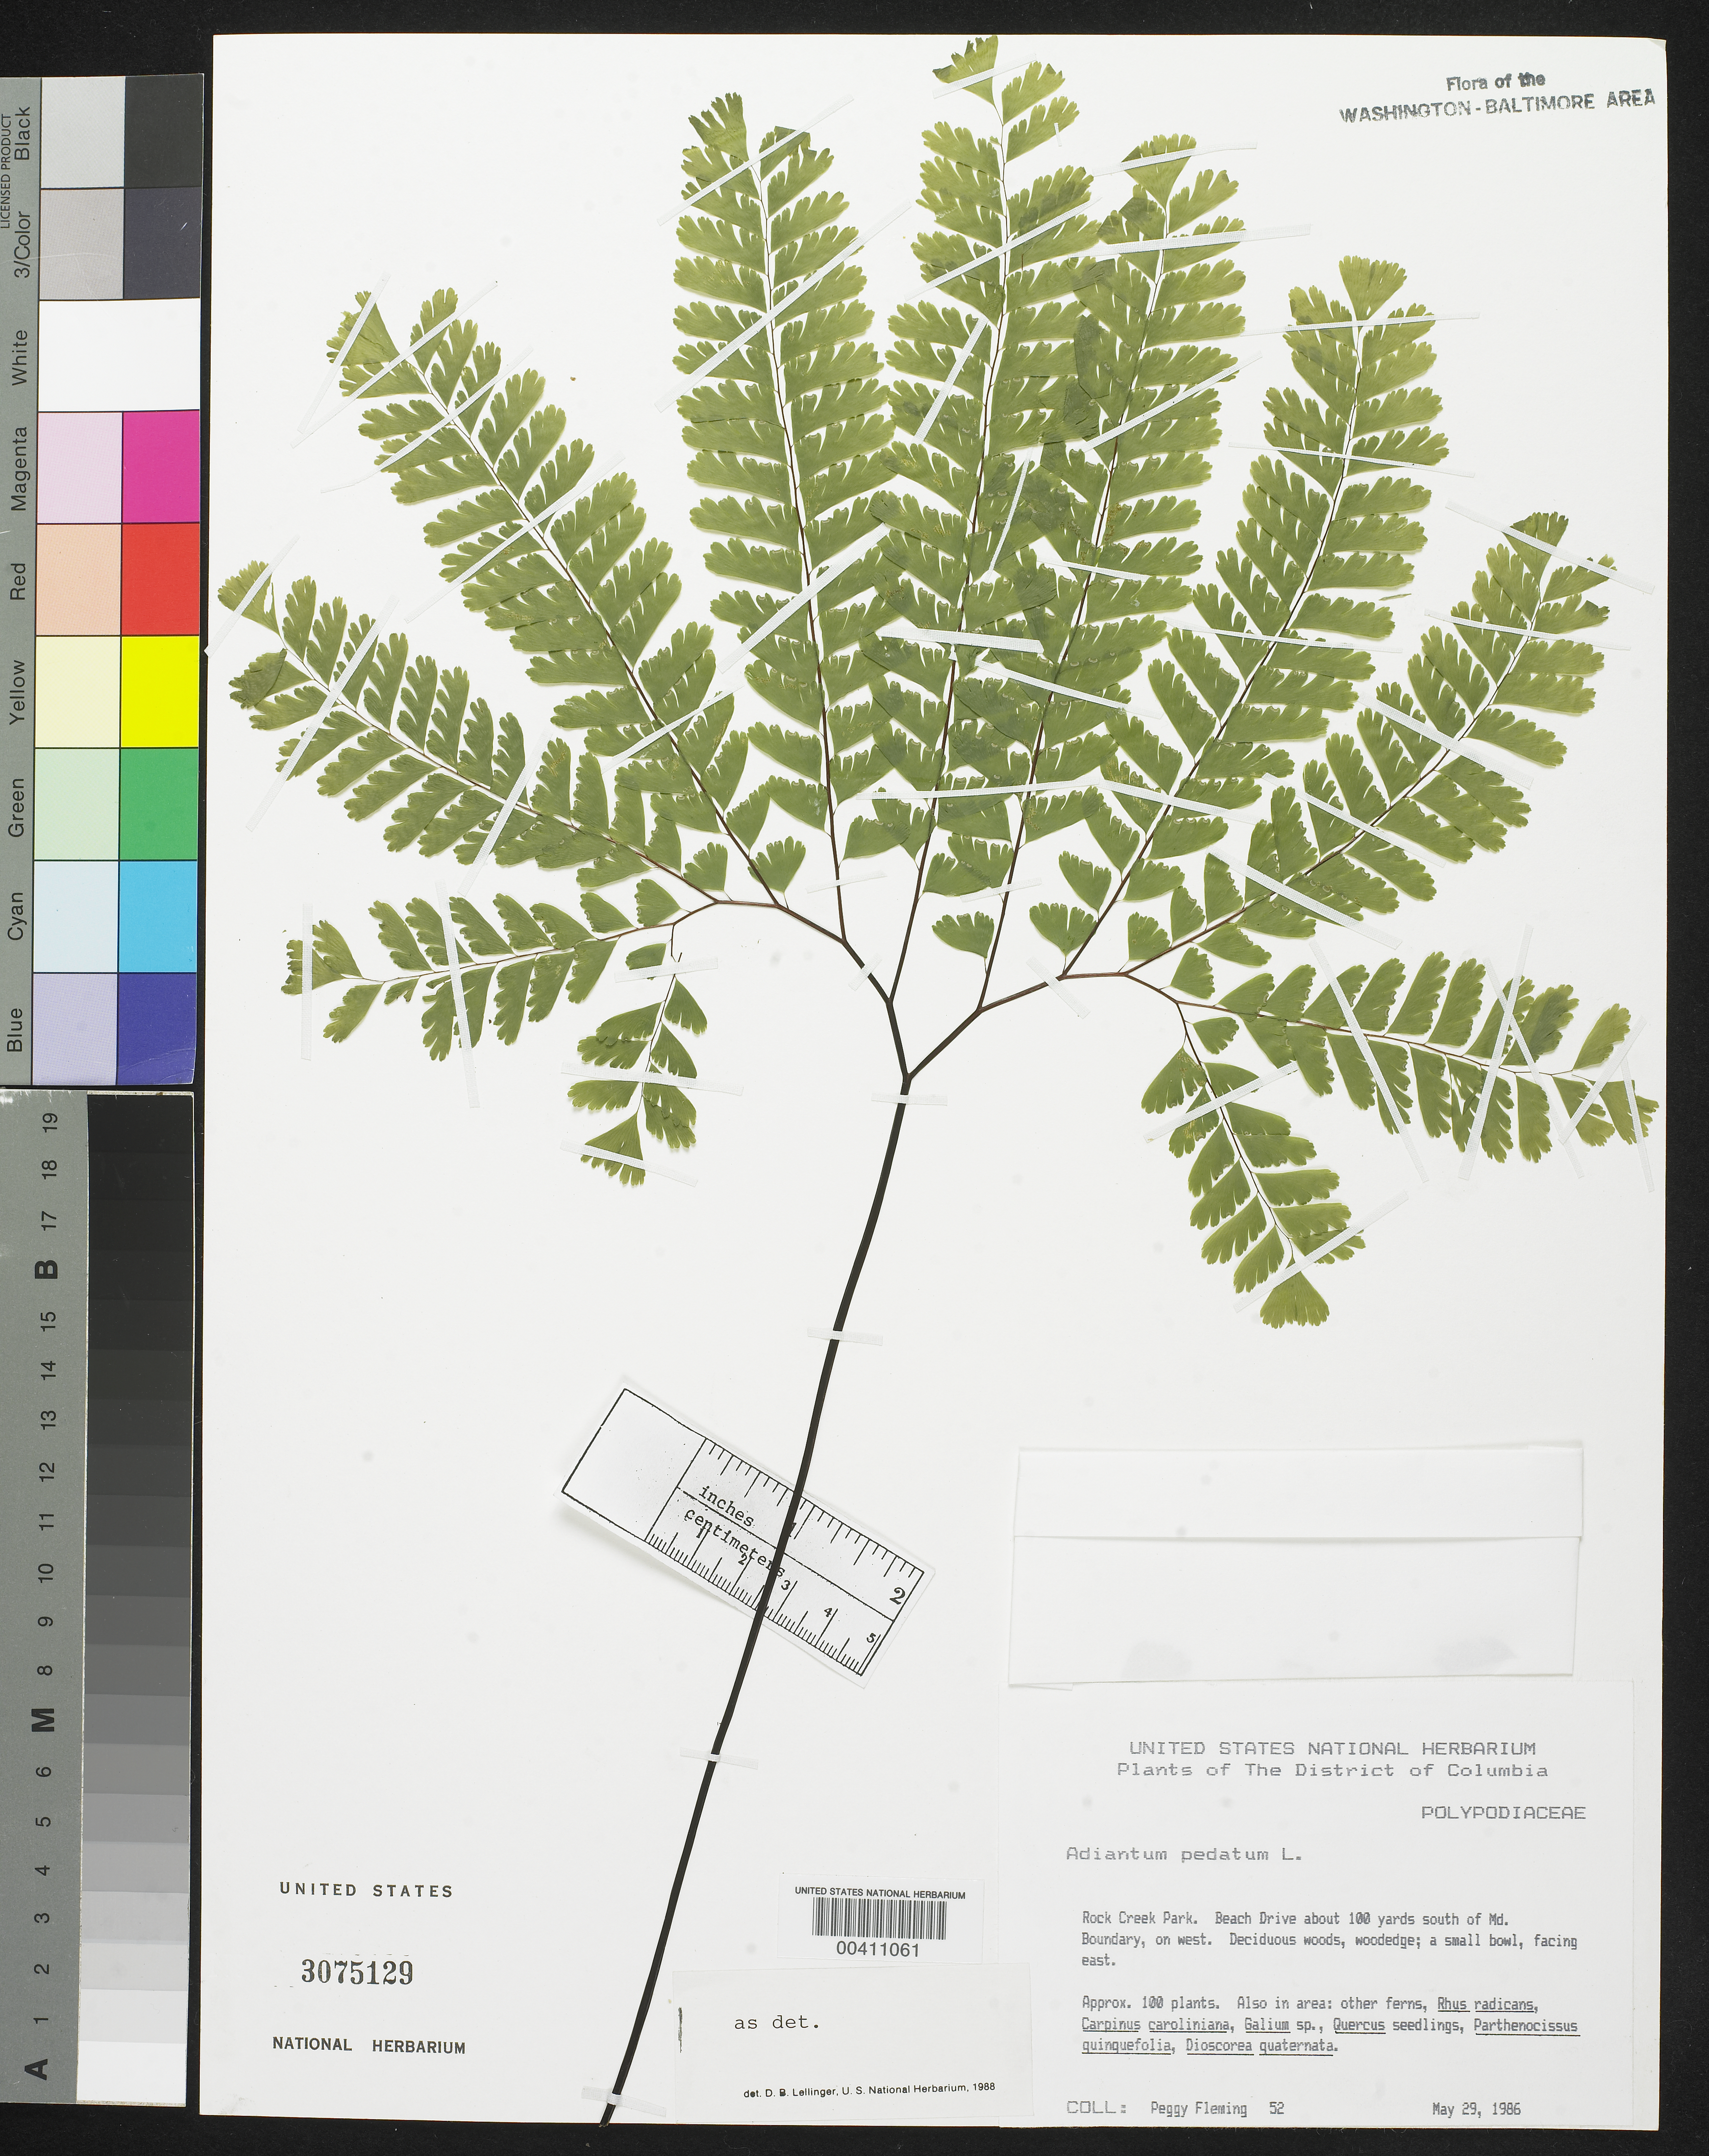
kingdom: Plantae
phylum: Tracheophyta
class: Polypodiopsida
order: Polypodiales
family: Pteridaceae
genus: Adiantum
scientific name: Adiantum pedatum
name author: L.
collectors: P. Fleming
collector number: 52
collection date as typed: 29 May 1986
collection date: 1986-05-29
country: United States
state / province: District of Columbia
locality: Rock Creek Park, Beach Dr S of MD Boundary Rock Creek Park & vicinity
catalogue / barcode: US 3075129